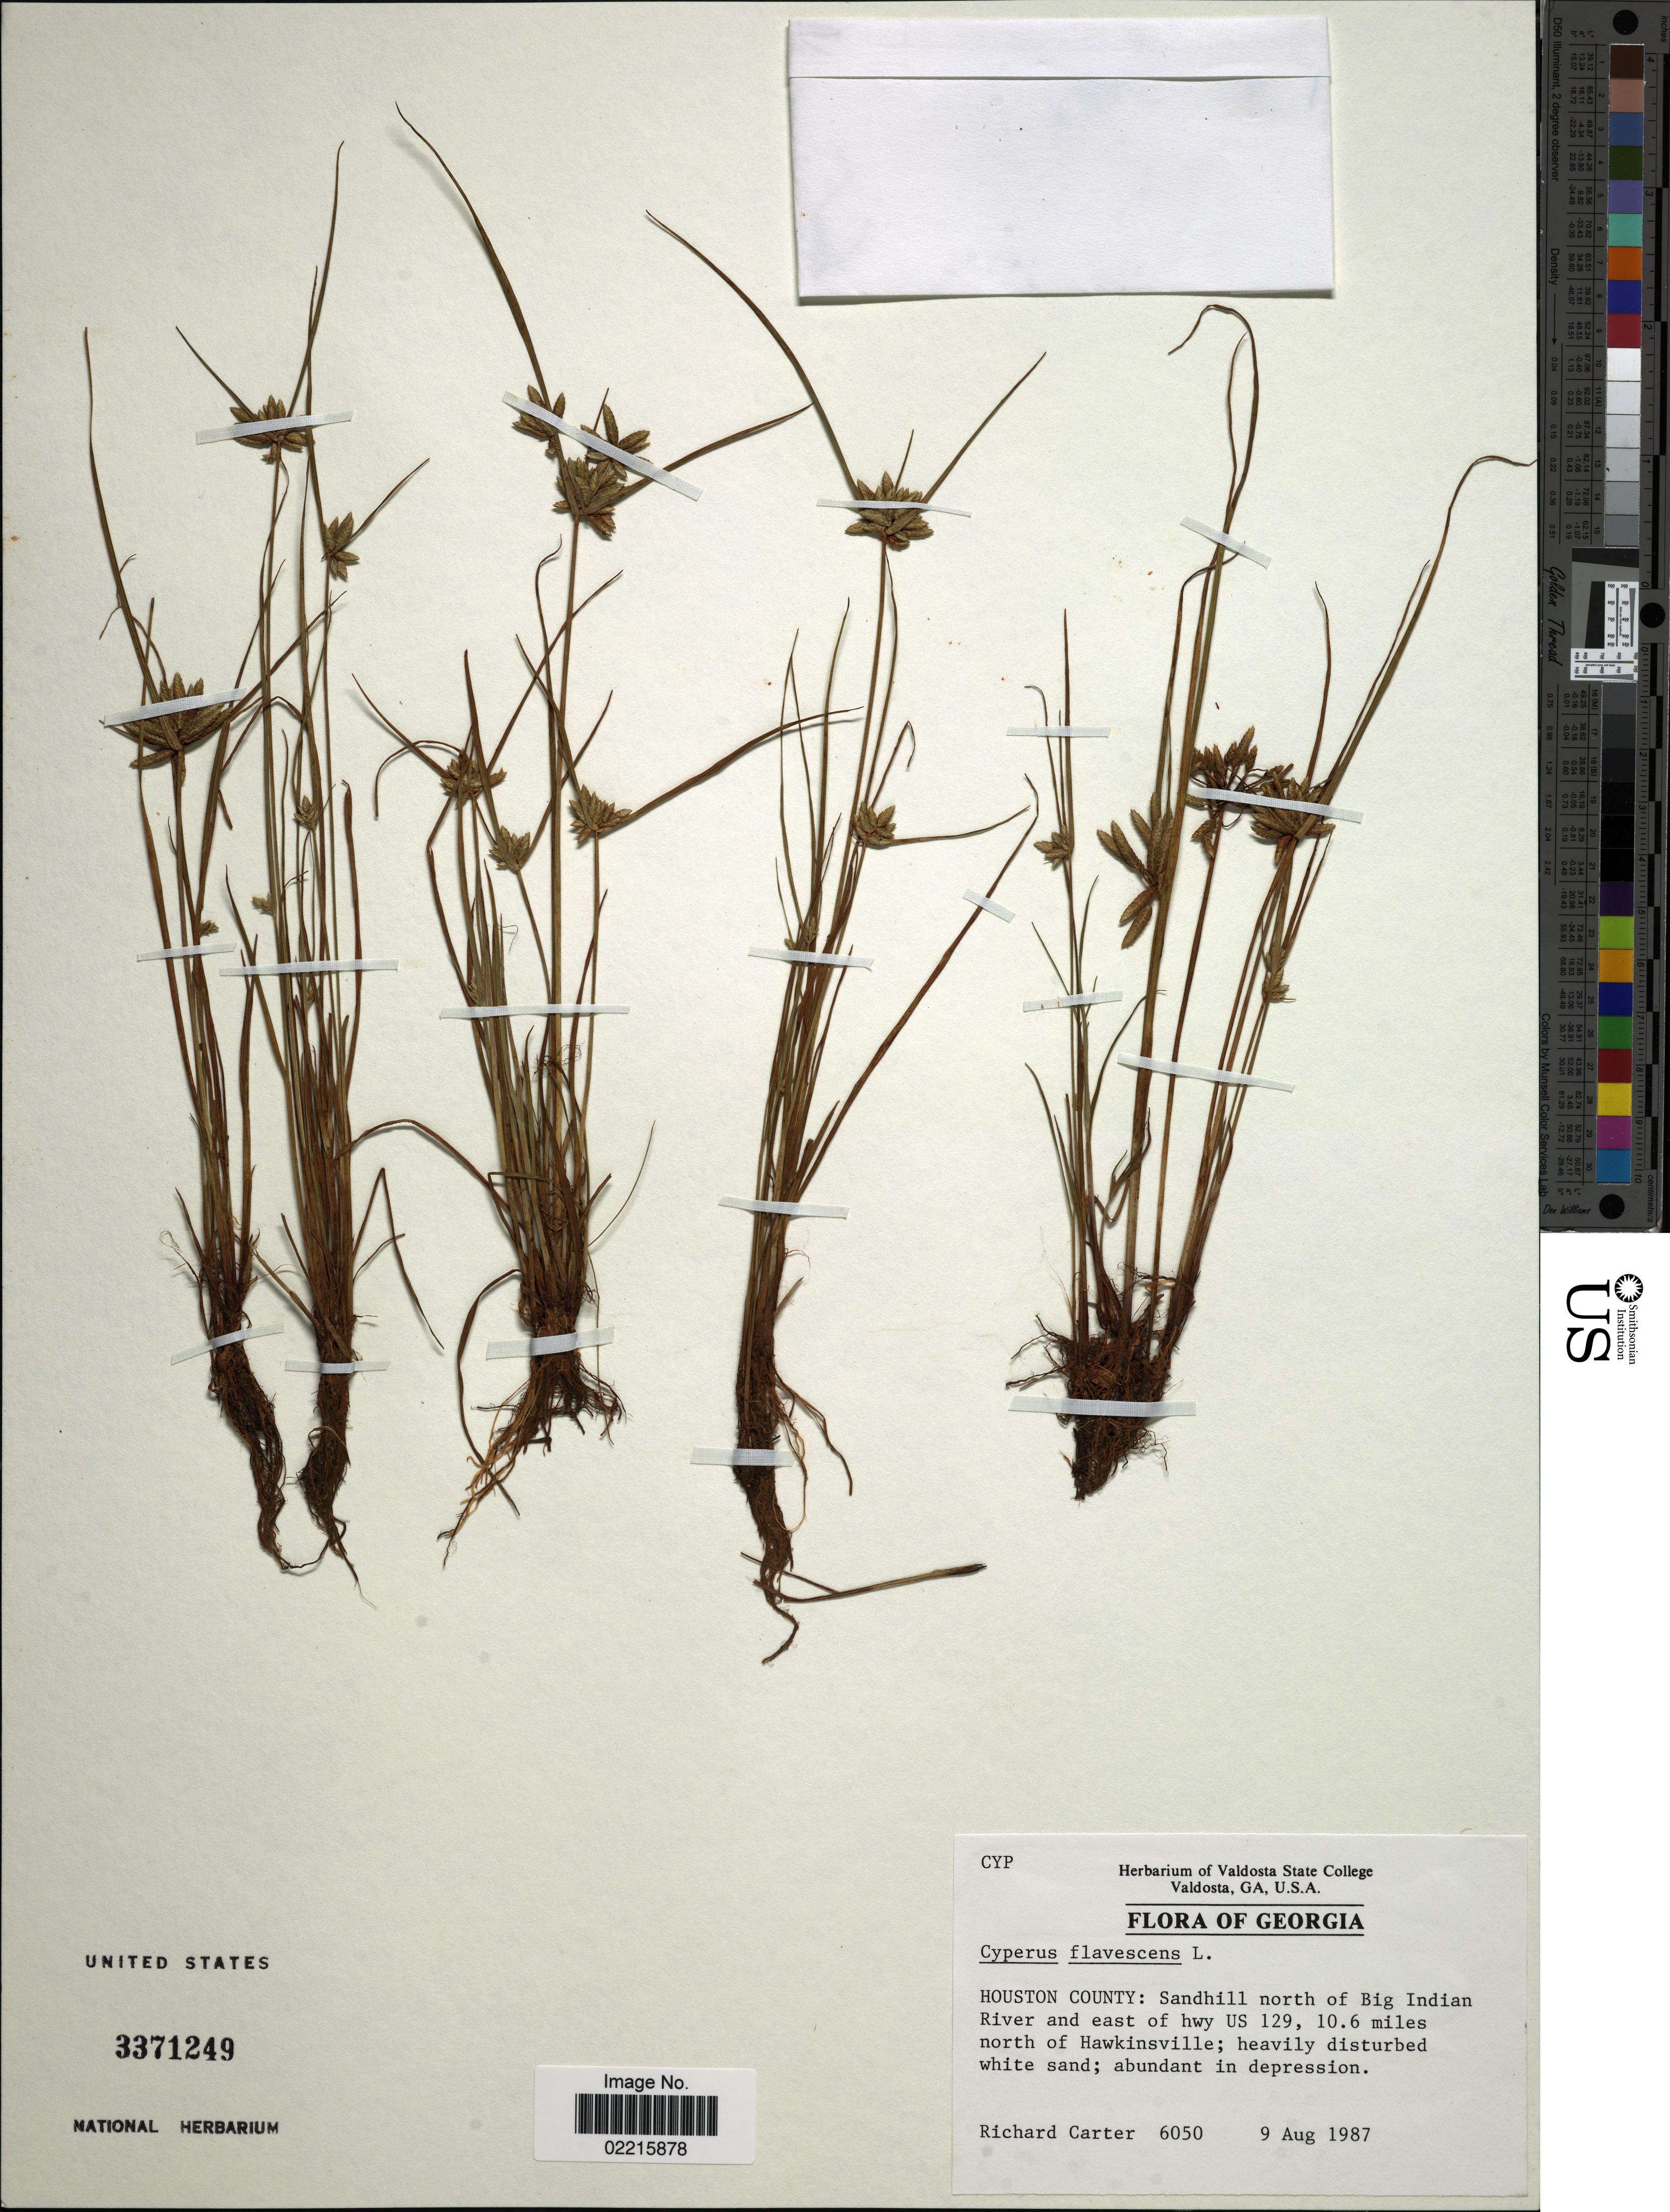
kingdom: Plantae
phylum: Tracheophyta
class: Liliopsida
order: Poales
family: Cyperaceae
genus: Cyperus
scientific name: Cyperus flavescens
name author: L.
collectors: R. Carter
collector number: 6050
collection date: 1987-08-09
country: United States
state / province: Georgia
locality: Houston County: Sandhill north of Big Indian River and east of hwy US 129, 10.6 miles north of Hawkinsville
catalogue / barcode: US 3371249